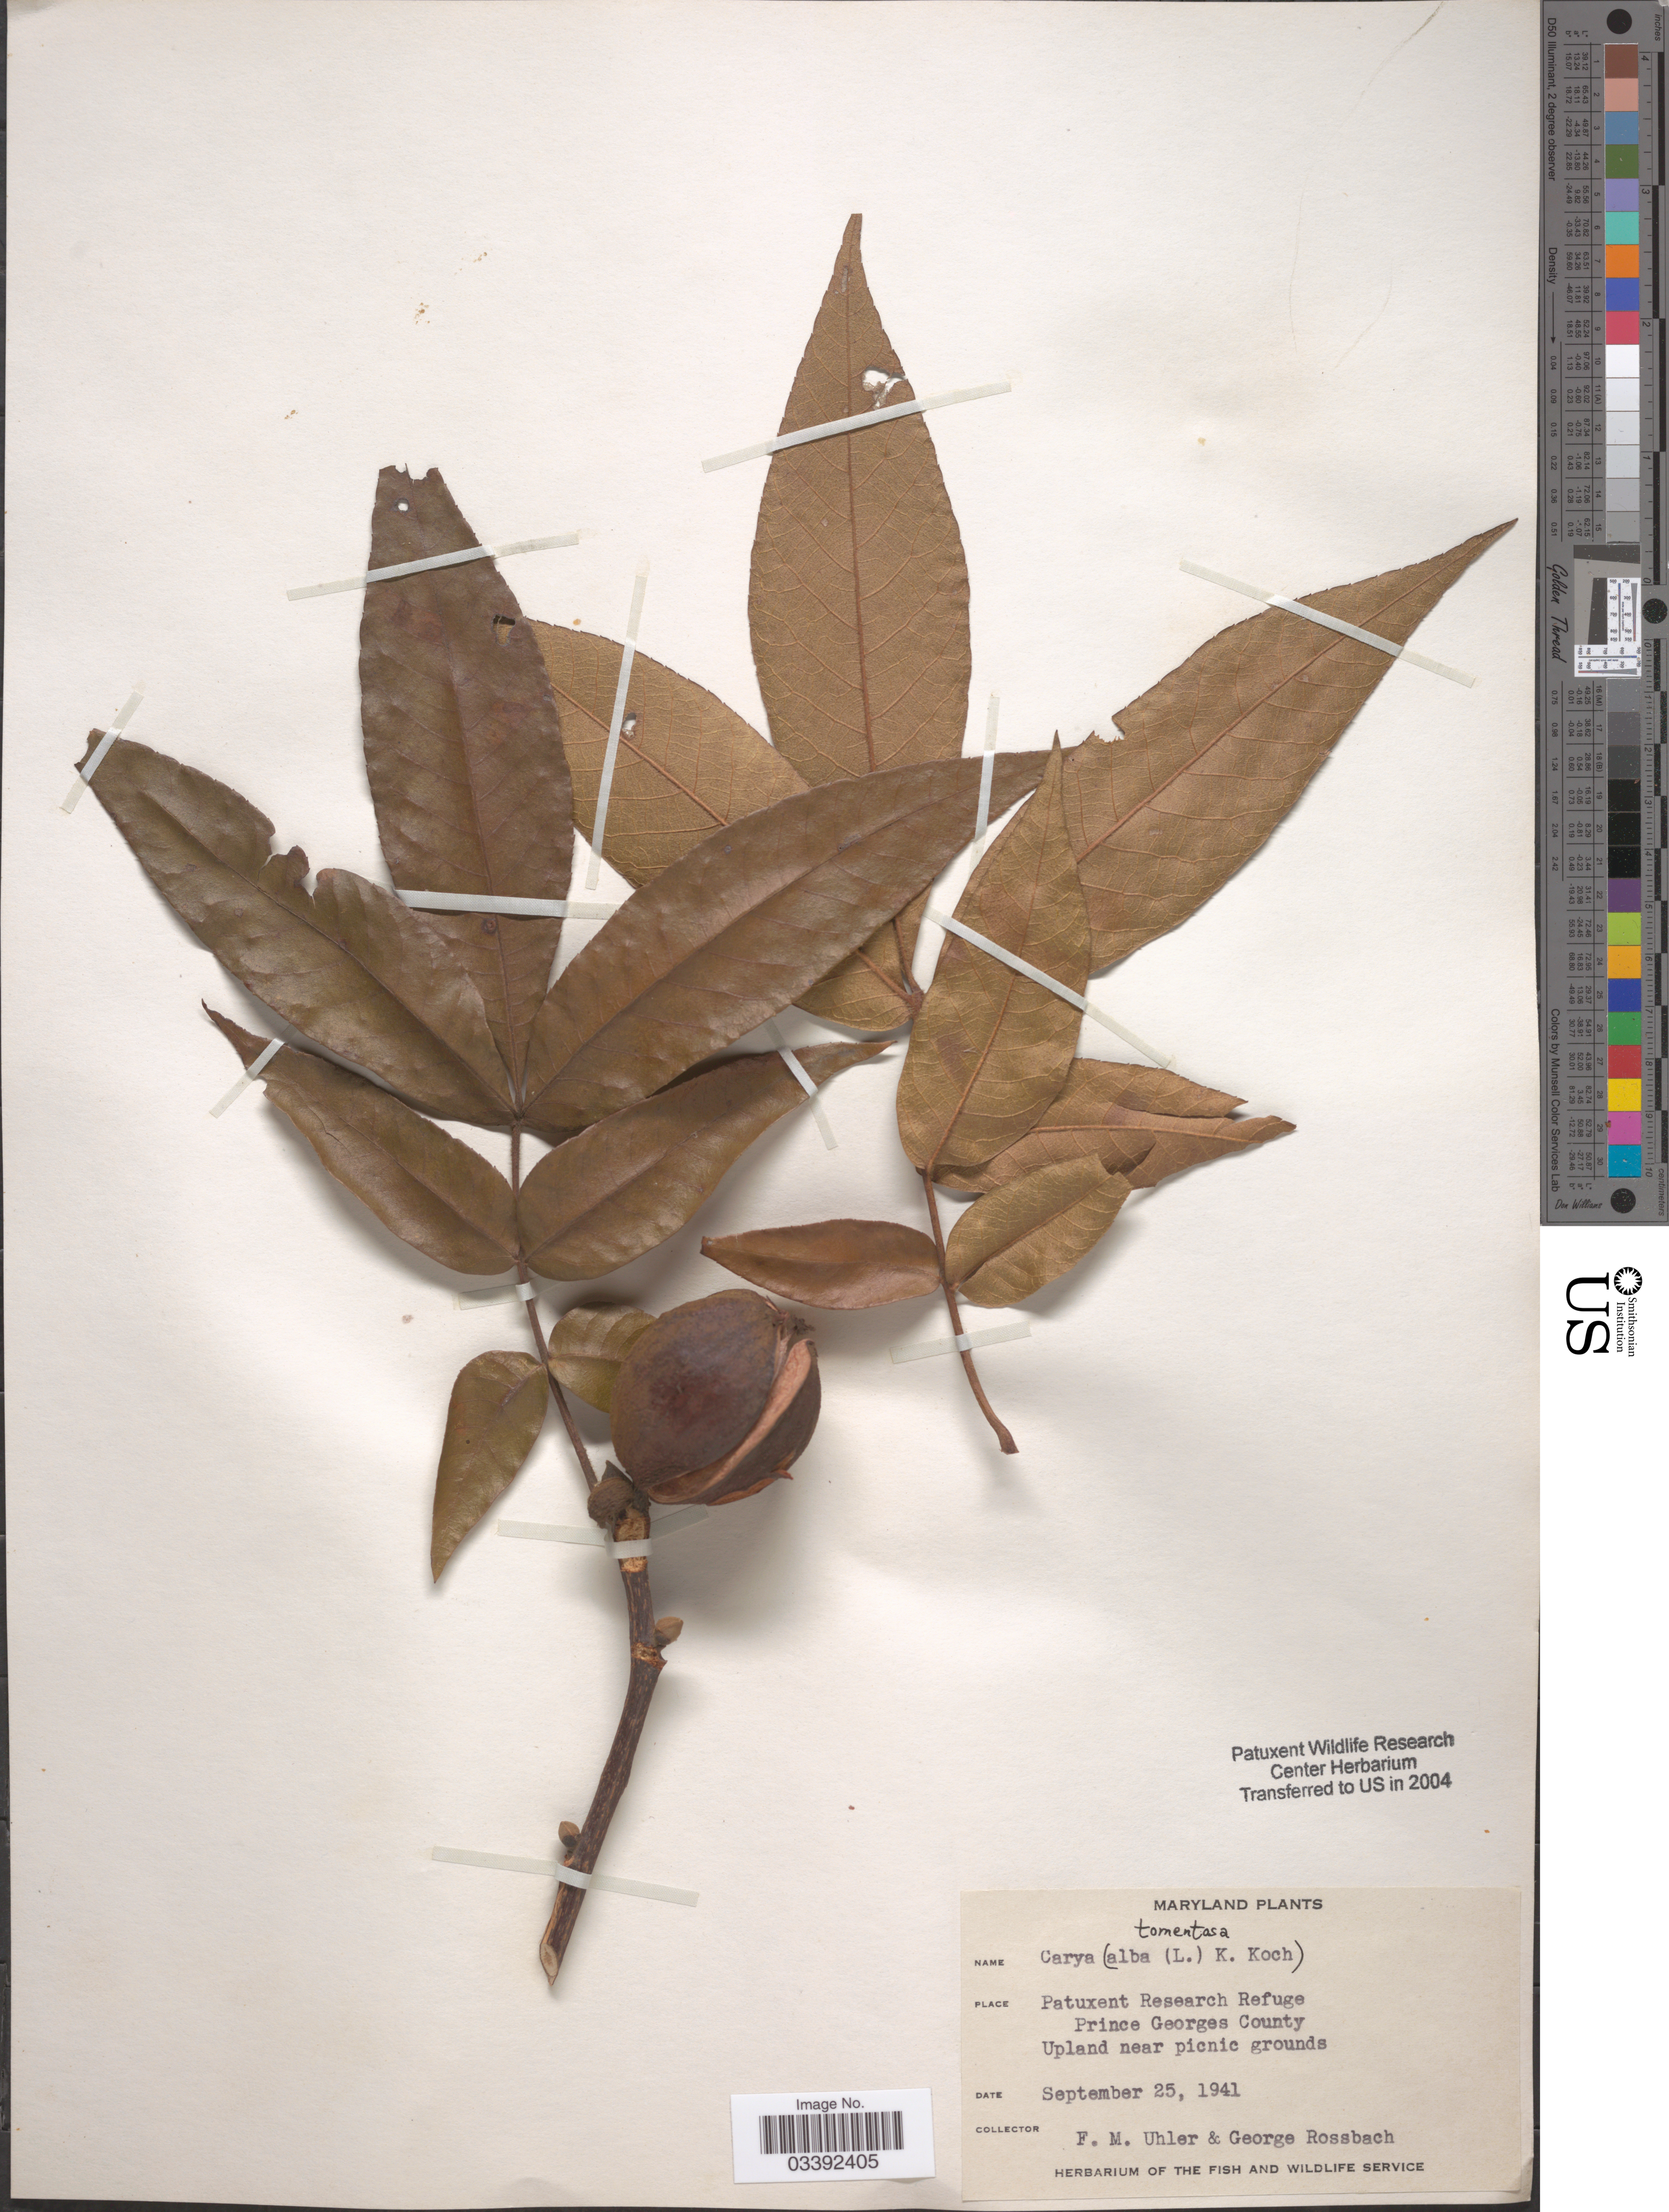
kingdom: Plantae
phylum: Tracheophyta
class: Magnoliopsida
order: Fagales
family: Juglandaceae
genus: Carya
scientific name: Carya tomentosa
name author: (Lam.) Nutt.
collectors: F. M. Uhler & G. Rossbach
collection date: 1941-09-25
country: United States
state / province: Maryland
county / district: Prince George's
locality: Patuxent Research Refuge. Prince Georges County. Upland near picnic grounds.